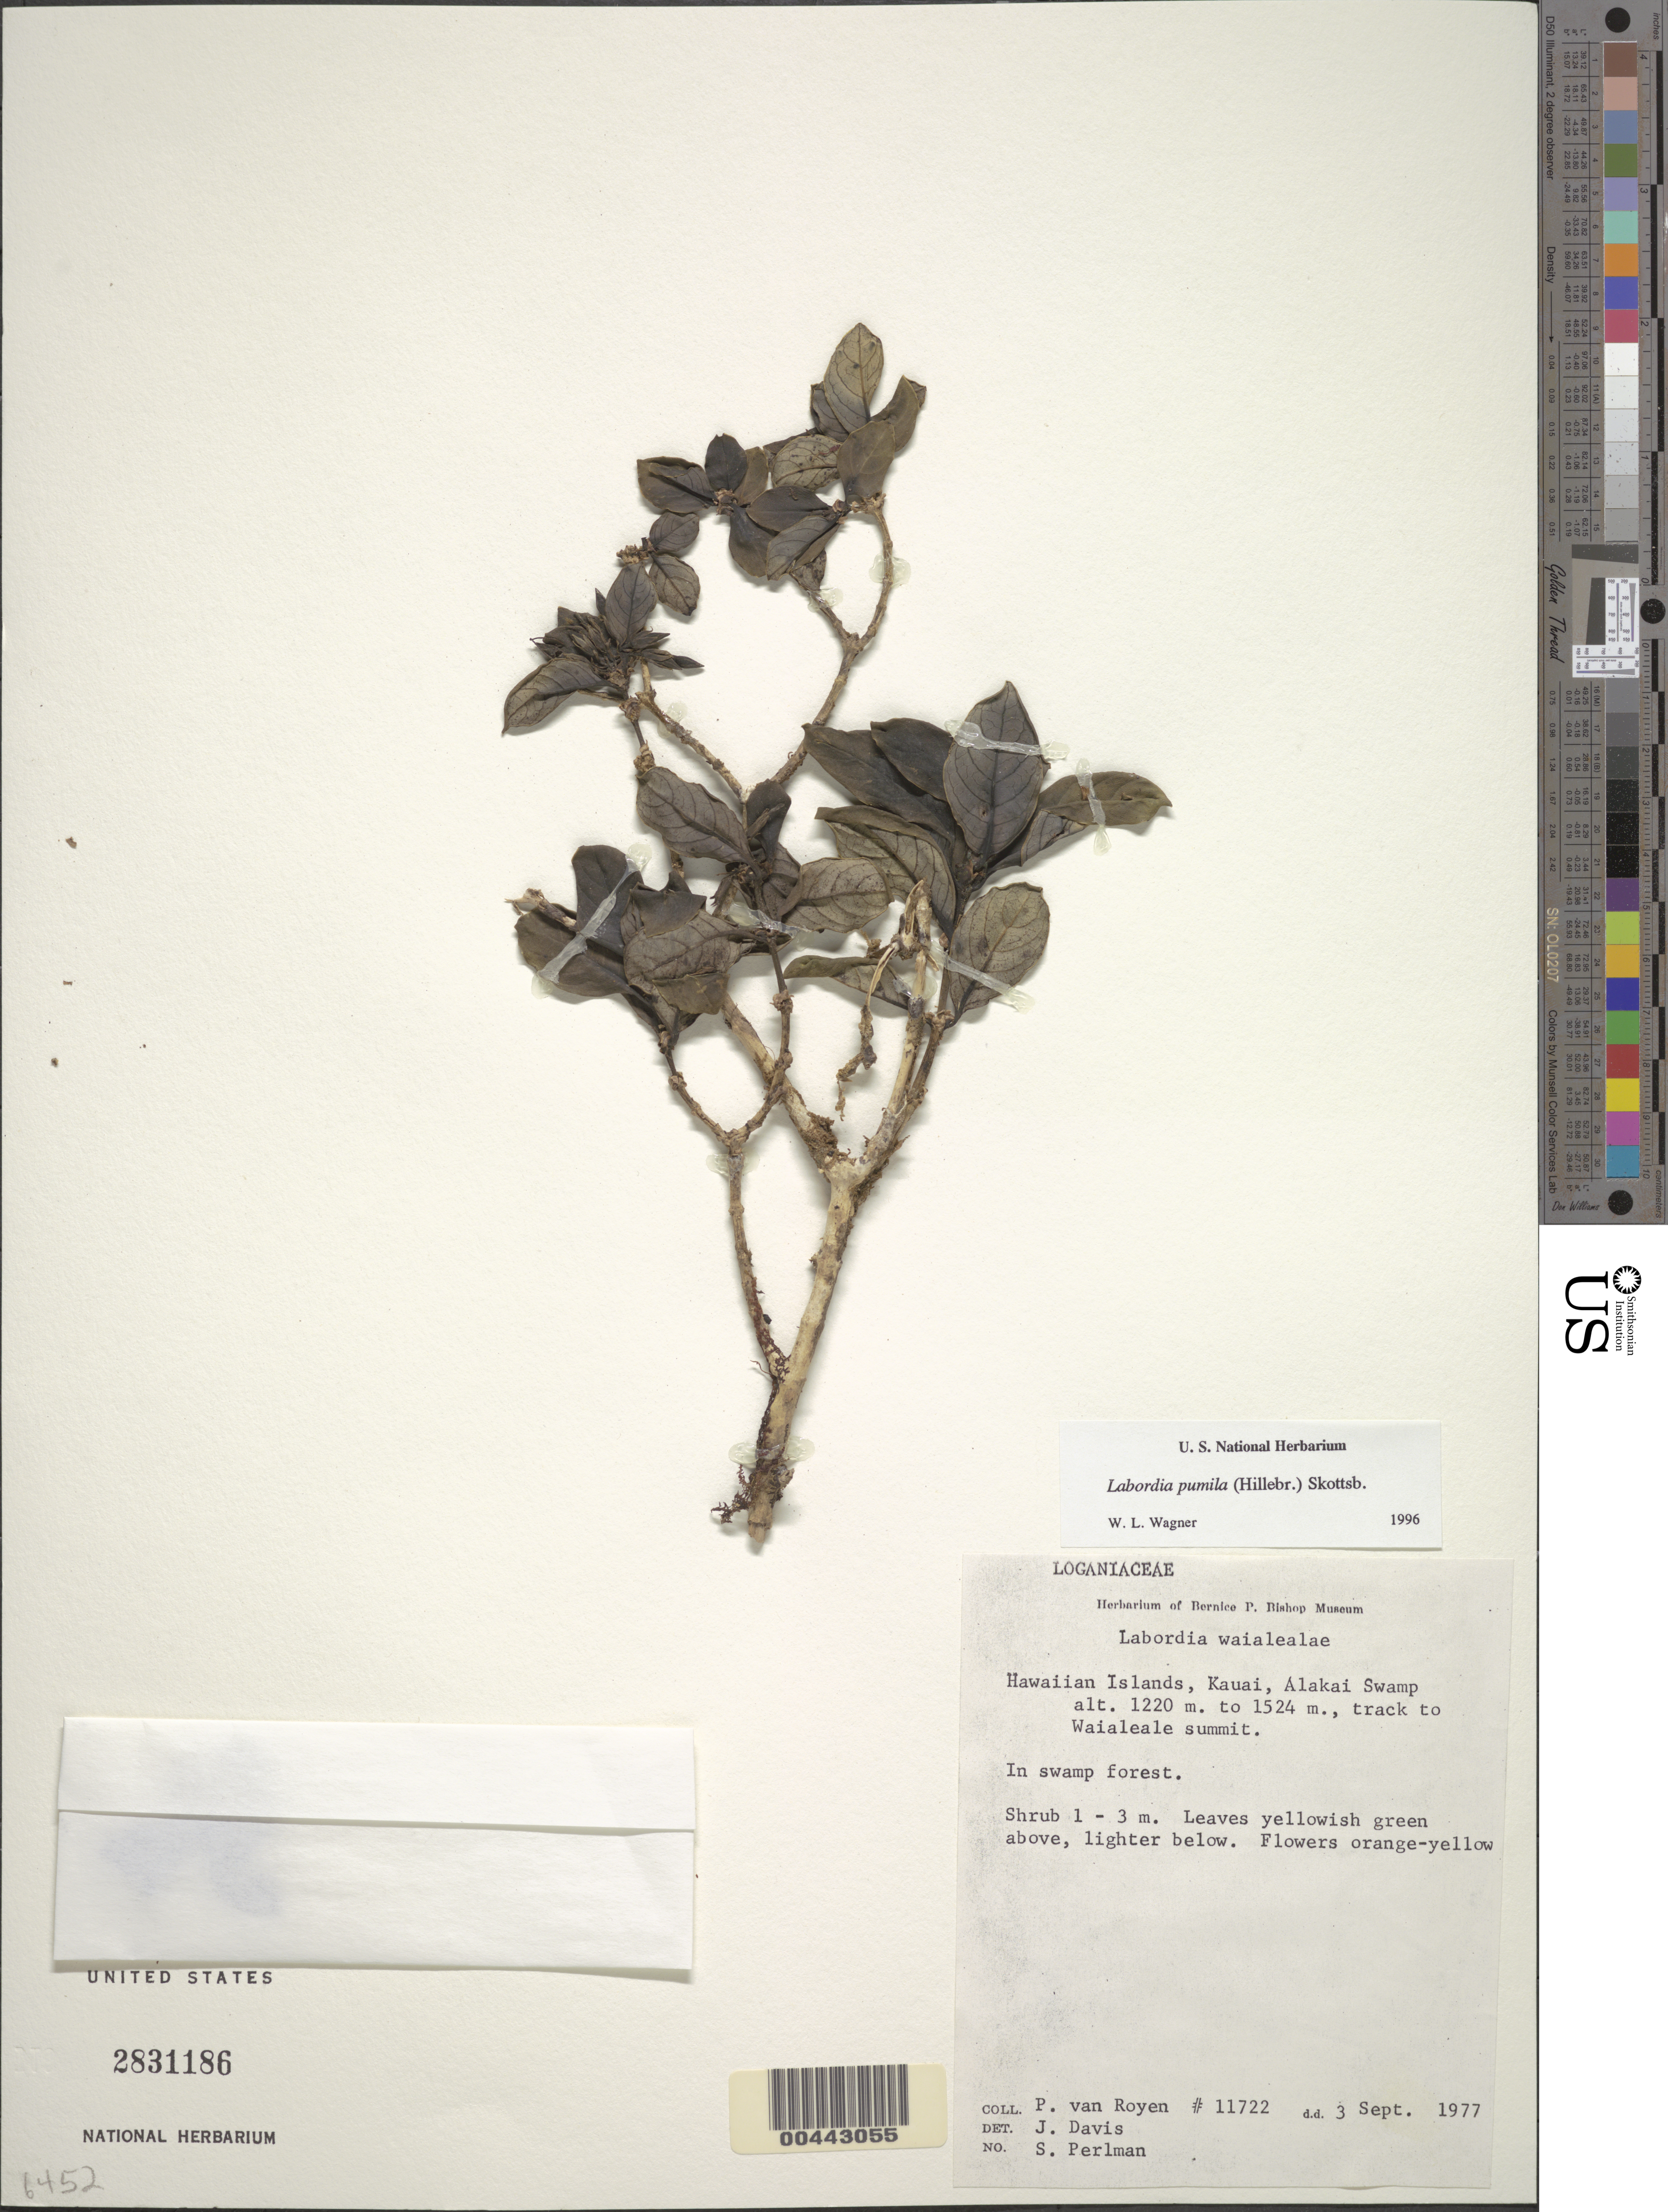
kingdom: Plantae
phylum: Tracheophyta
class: Magnoliopsida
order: Gentianales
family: Loganiaceae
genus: Geniostoma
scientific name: Geniostoma pumilum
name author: (Hillebr.) Byng & Christenh.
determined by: Wagner, W. L., (BOT), Smithsonian Institution - National Museum of Natural History (UNITED STATES)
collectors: P. van Royen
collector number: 11722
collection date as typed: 3 Sep 1977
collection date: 1977-09-03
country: United States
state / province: Hawaii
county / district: Kauai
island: Kaua'i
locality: Alakai Swamp, track to Waialeale summit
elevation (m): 1220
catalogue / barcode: US 2831186